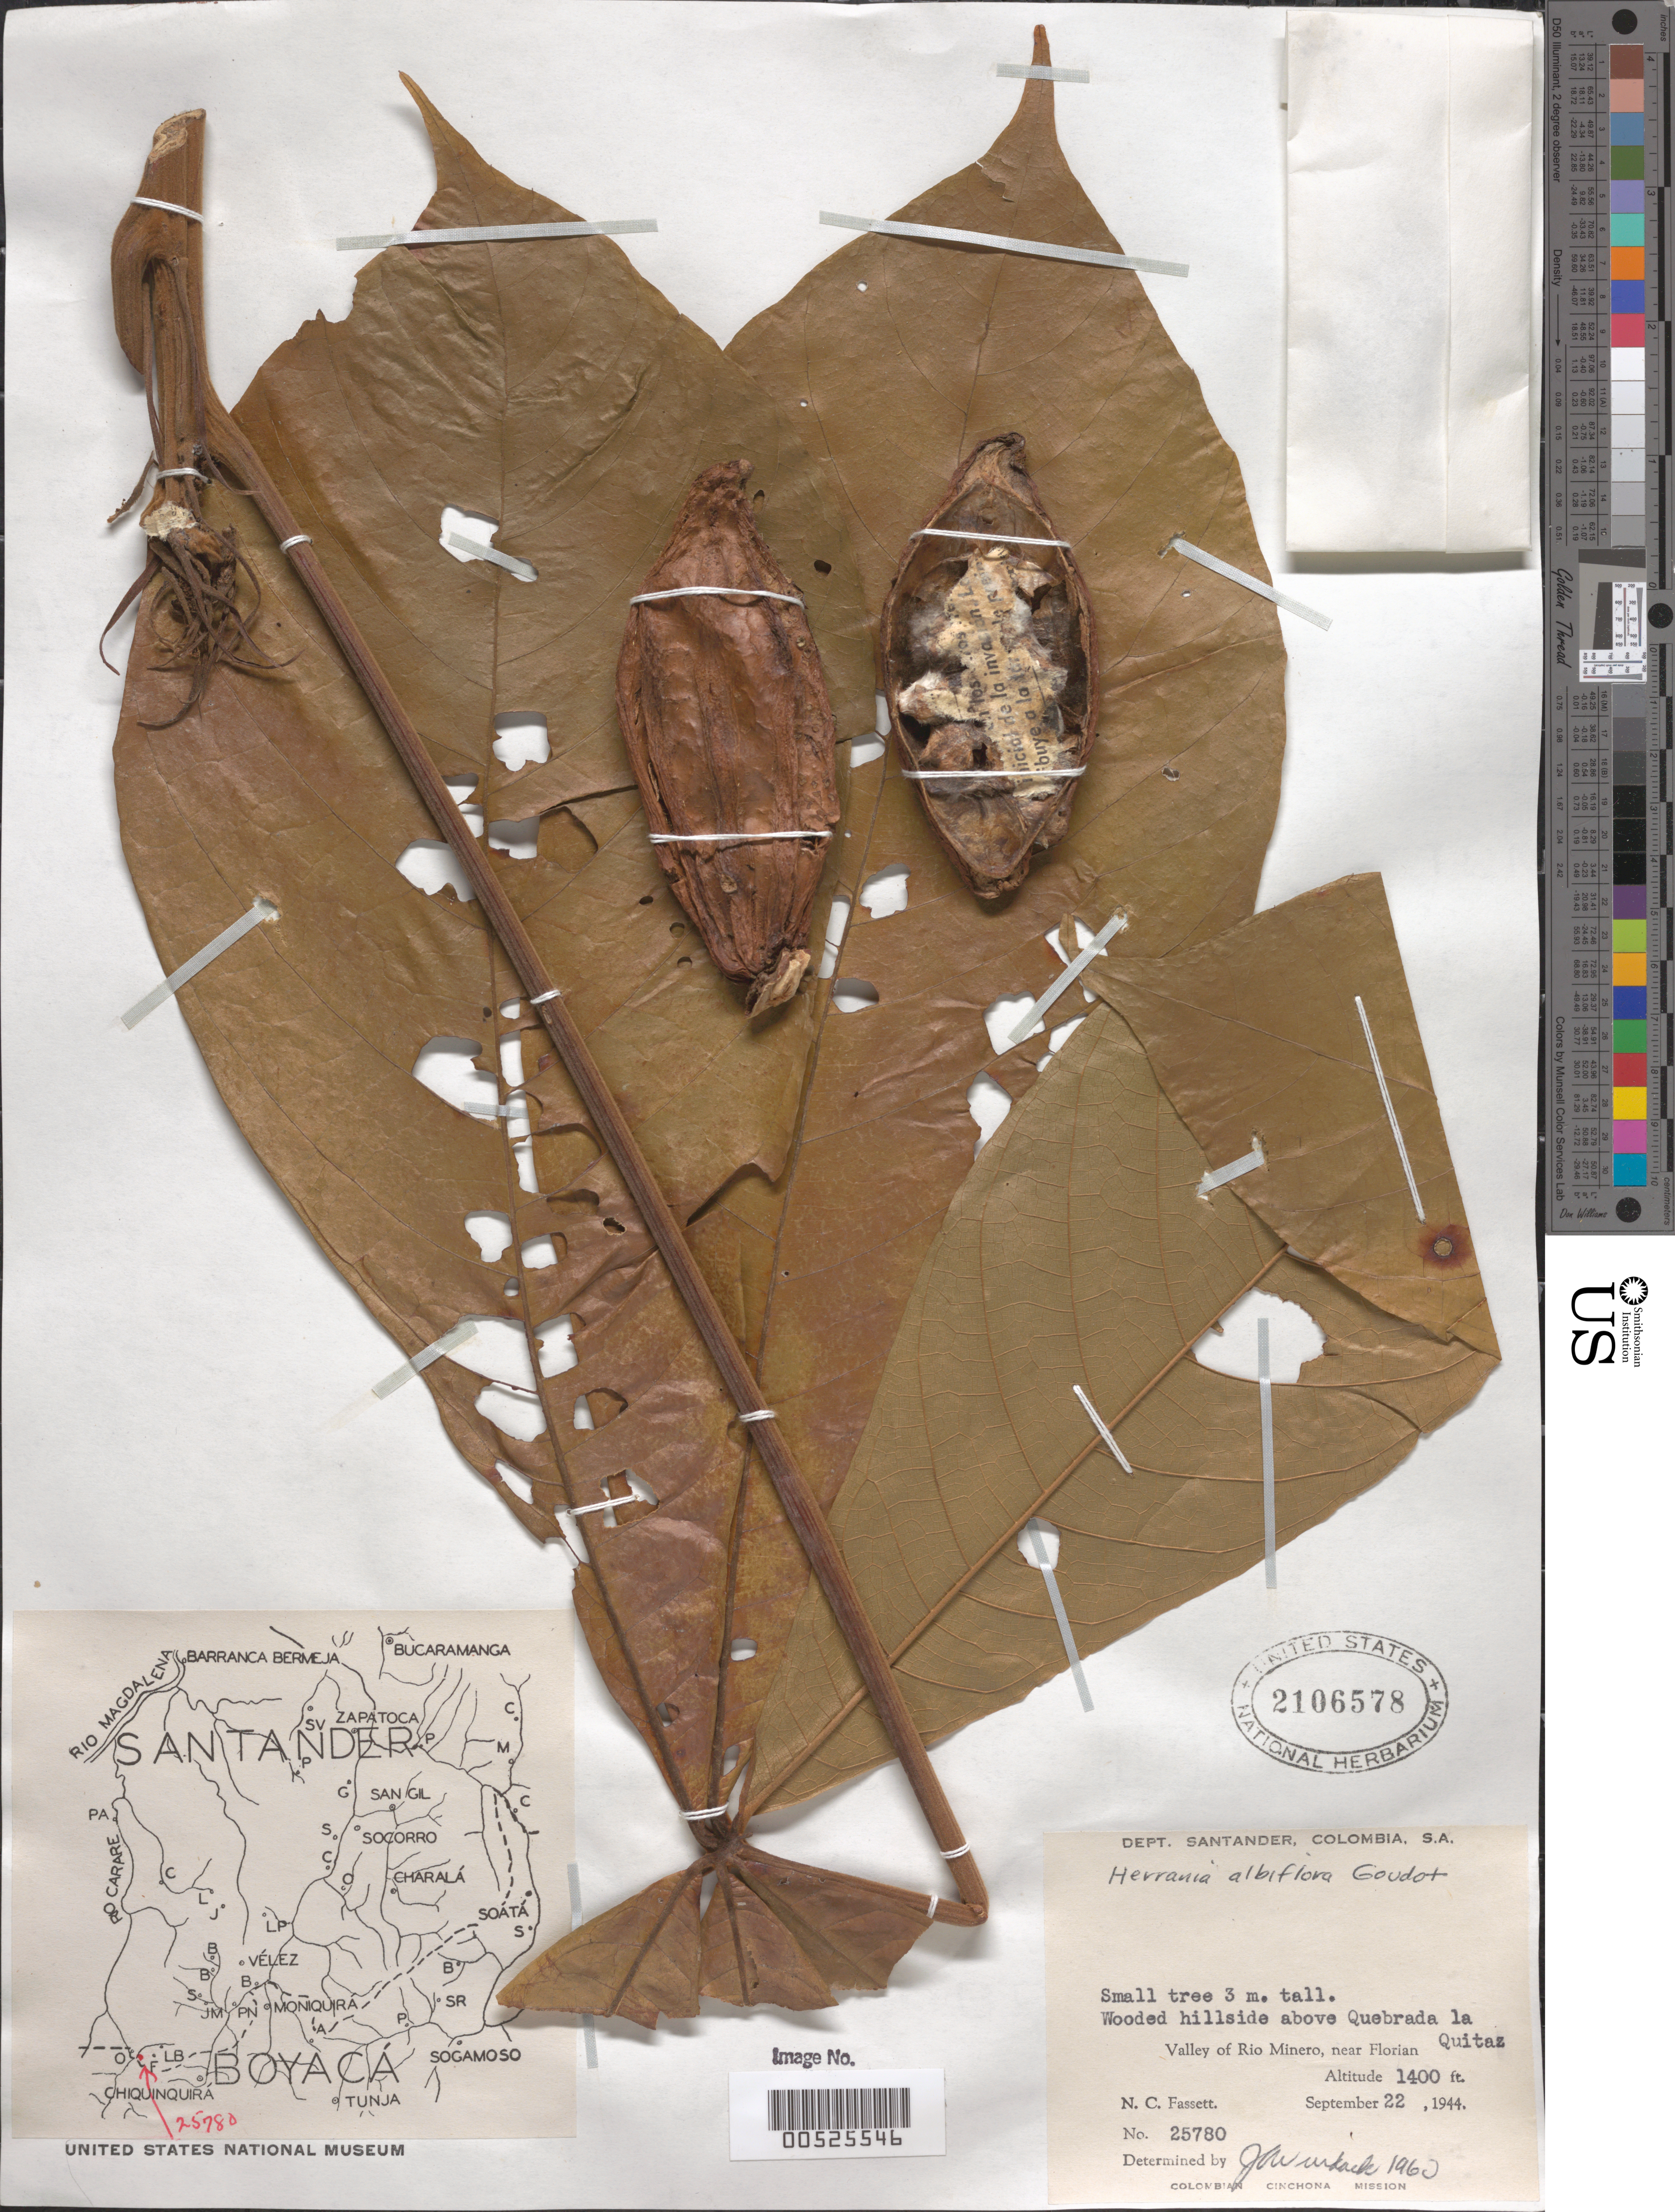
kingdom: Plantae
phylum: Tracheophyta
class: Magnoliopsida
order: Malvales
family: Malvaceae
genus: Theobroma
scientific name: Theobroma albiflorum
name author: (Goudot) De Wild.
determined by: Dorr, L. J., (BOT), Smithsonian Institution - National Museum of Natural History (UNITED STATES)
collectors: N. C. Fassett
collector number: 25780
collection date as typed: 22 Sep 1944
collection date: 1944-09-22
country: Colombia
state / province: Santander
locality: above Quebrada la Quitaz, Valley of Rio Minro, near Florian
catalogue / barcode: US 2106578